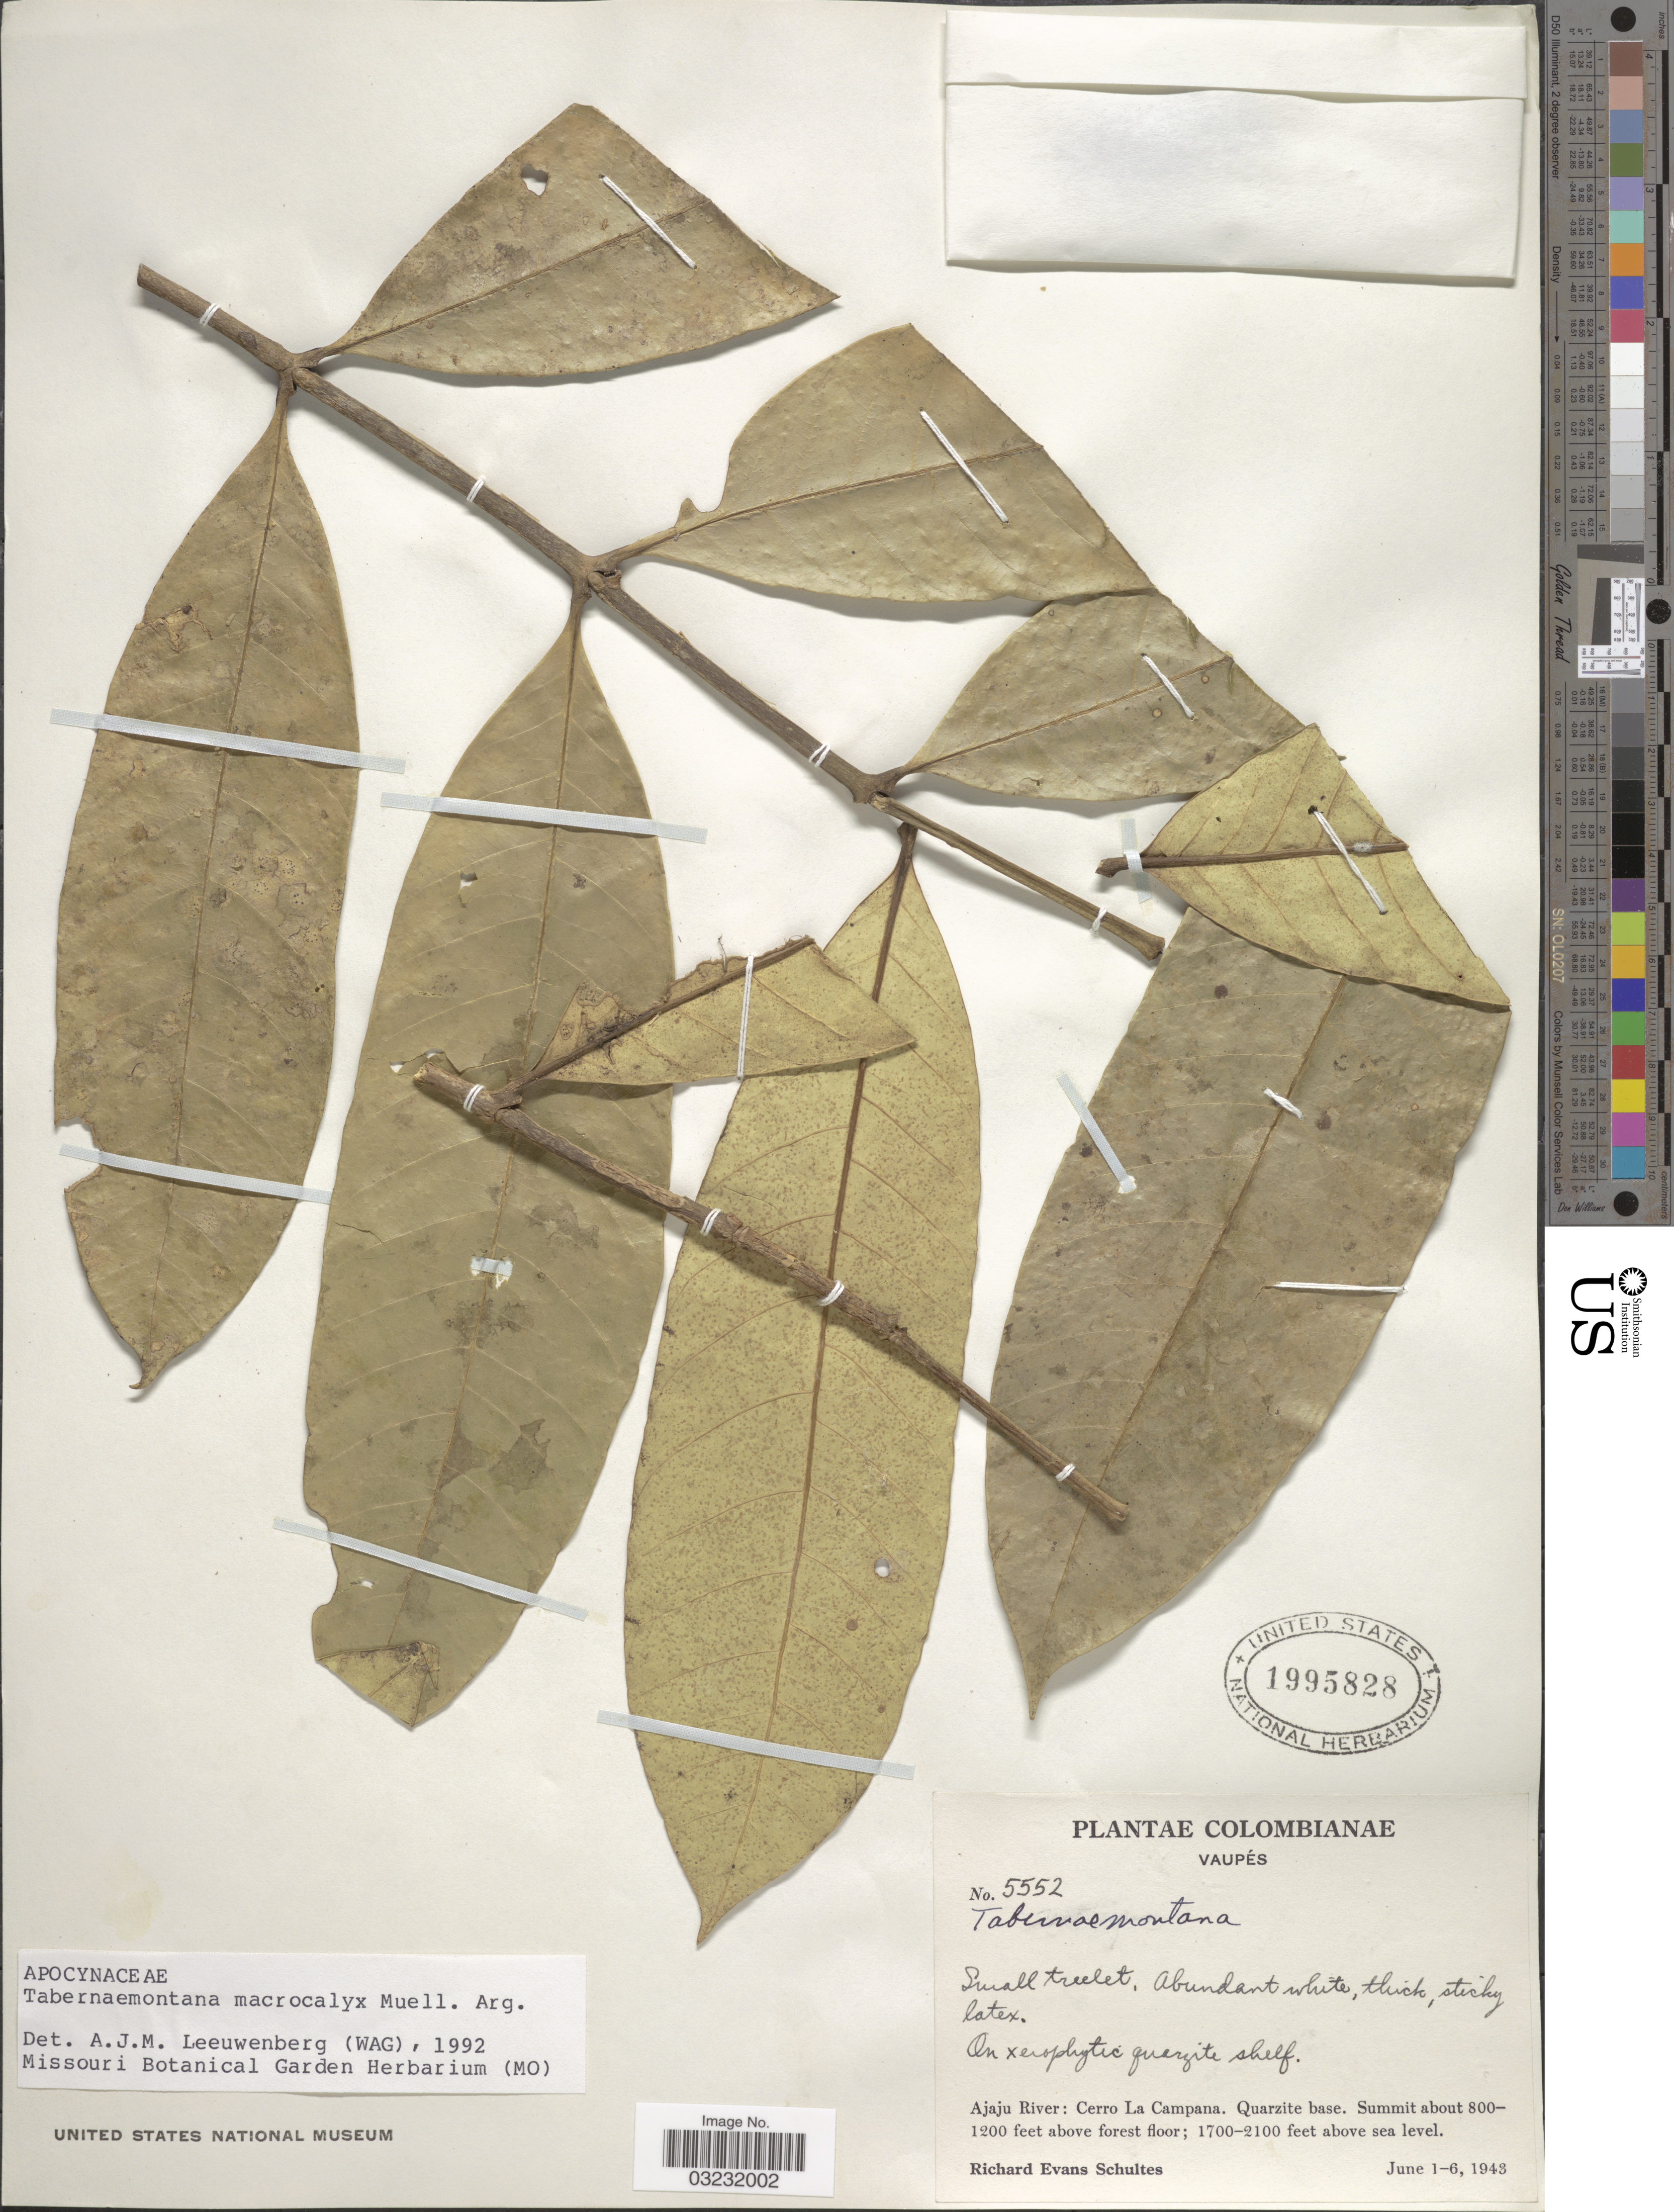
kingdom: Plantae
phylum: Tracheophyta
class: Magnoliopsida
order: Gentianales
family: Apocynaceae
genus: Tabernaemontana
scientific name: Tabernaemontana macrocalyx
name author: Müll. Arg.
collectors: R. E. Schultes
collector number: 5552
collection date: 1943-06-01/1943-06-06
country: Colombia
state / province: Vaupés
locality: Ajaju River: Cerro La Campana. Quartzite base.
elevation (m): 244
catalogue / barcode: US 1995828